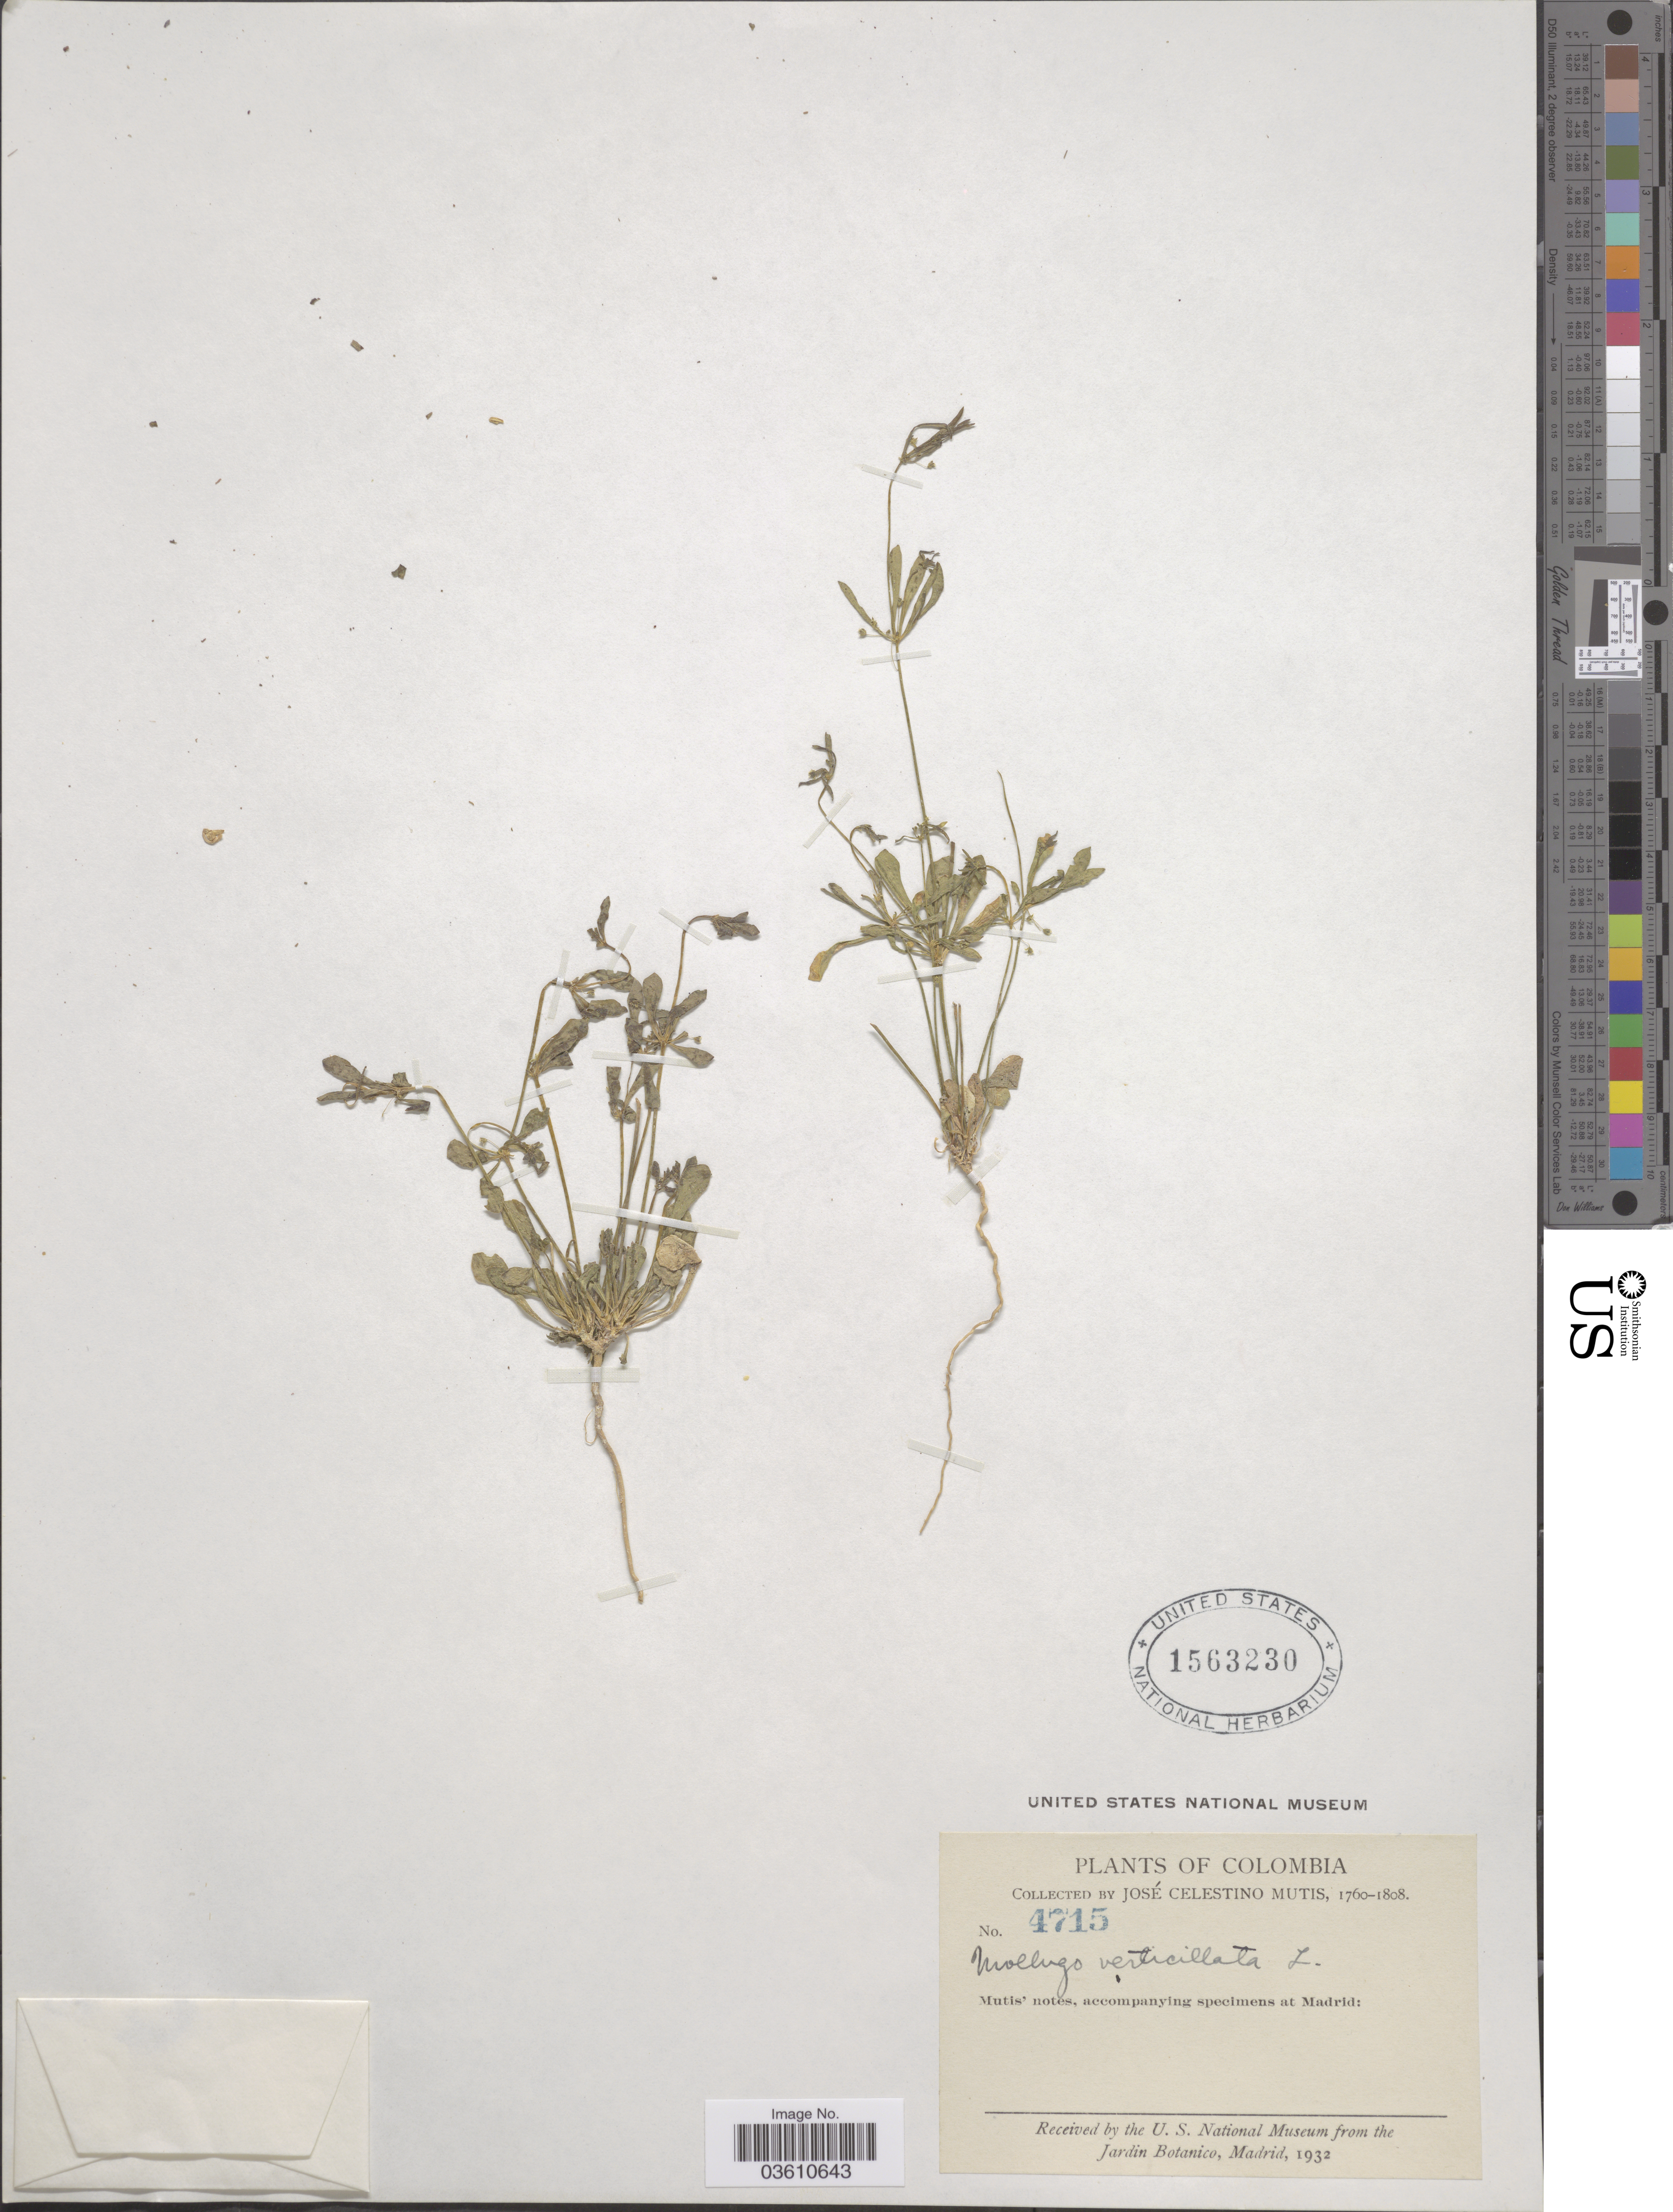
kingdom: Plantae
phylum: Tracheophyta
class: Magnoliopsida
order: Caryophyllales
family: Molluginaceae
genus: Mollugo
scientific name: Mollugo verticillata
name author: L.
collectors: J. C. B. Mutis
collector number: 4715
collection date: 1760/1808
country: Colombia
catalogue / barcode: US 1563230